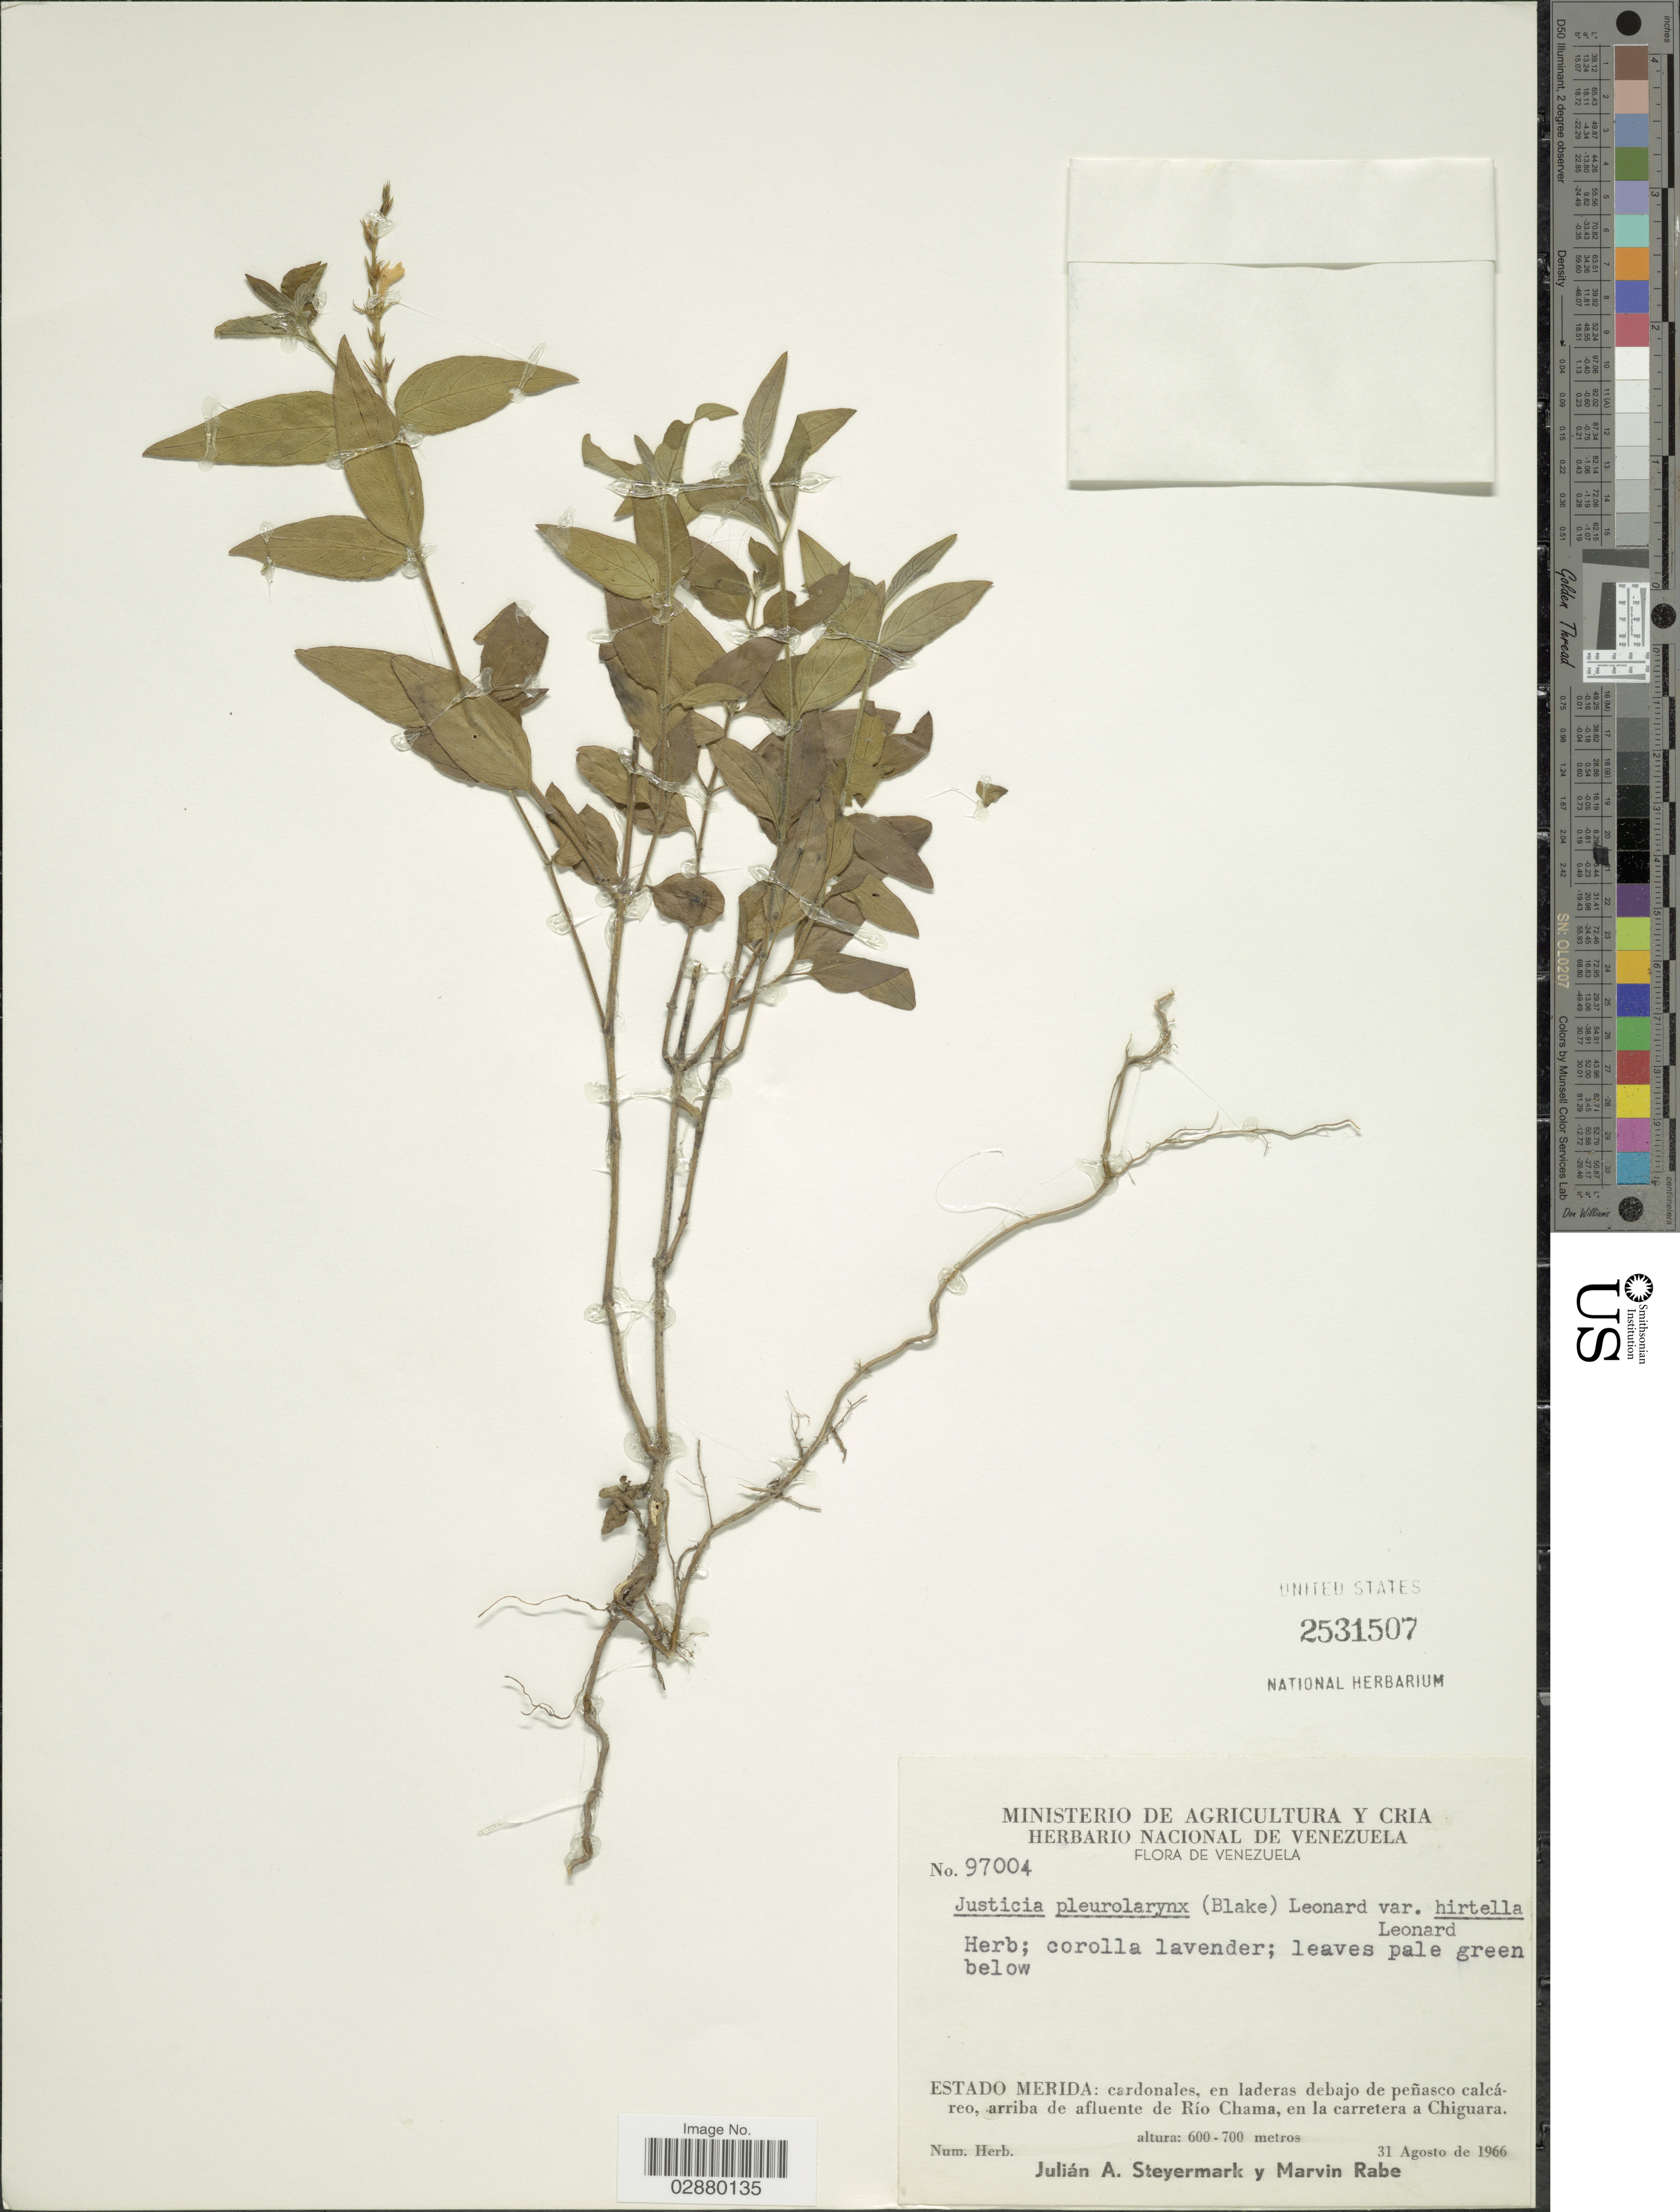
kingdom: Plantae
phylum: Tracheophyta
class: Magnoliopsida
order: Lamiales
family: Acanthaceae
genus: Justicia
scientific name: Justicia pleurolarynx var. hirtella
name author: Leonard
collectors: J. Steyermark & M. Rabe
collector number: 97004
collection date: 1966-08-31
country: Venezuela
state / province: Mérida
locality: Cardonales, en laderas debajo de peñasco calcáreo, arriba de afluente de Río Chama, en la carretera a Chiguara.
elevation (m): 600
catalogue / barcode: US 2531507